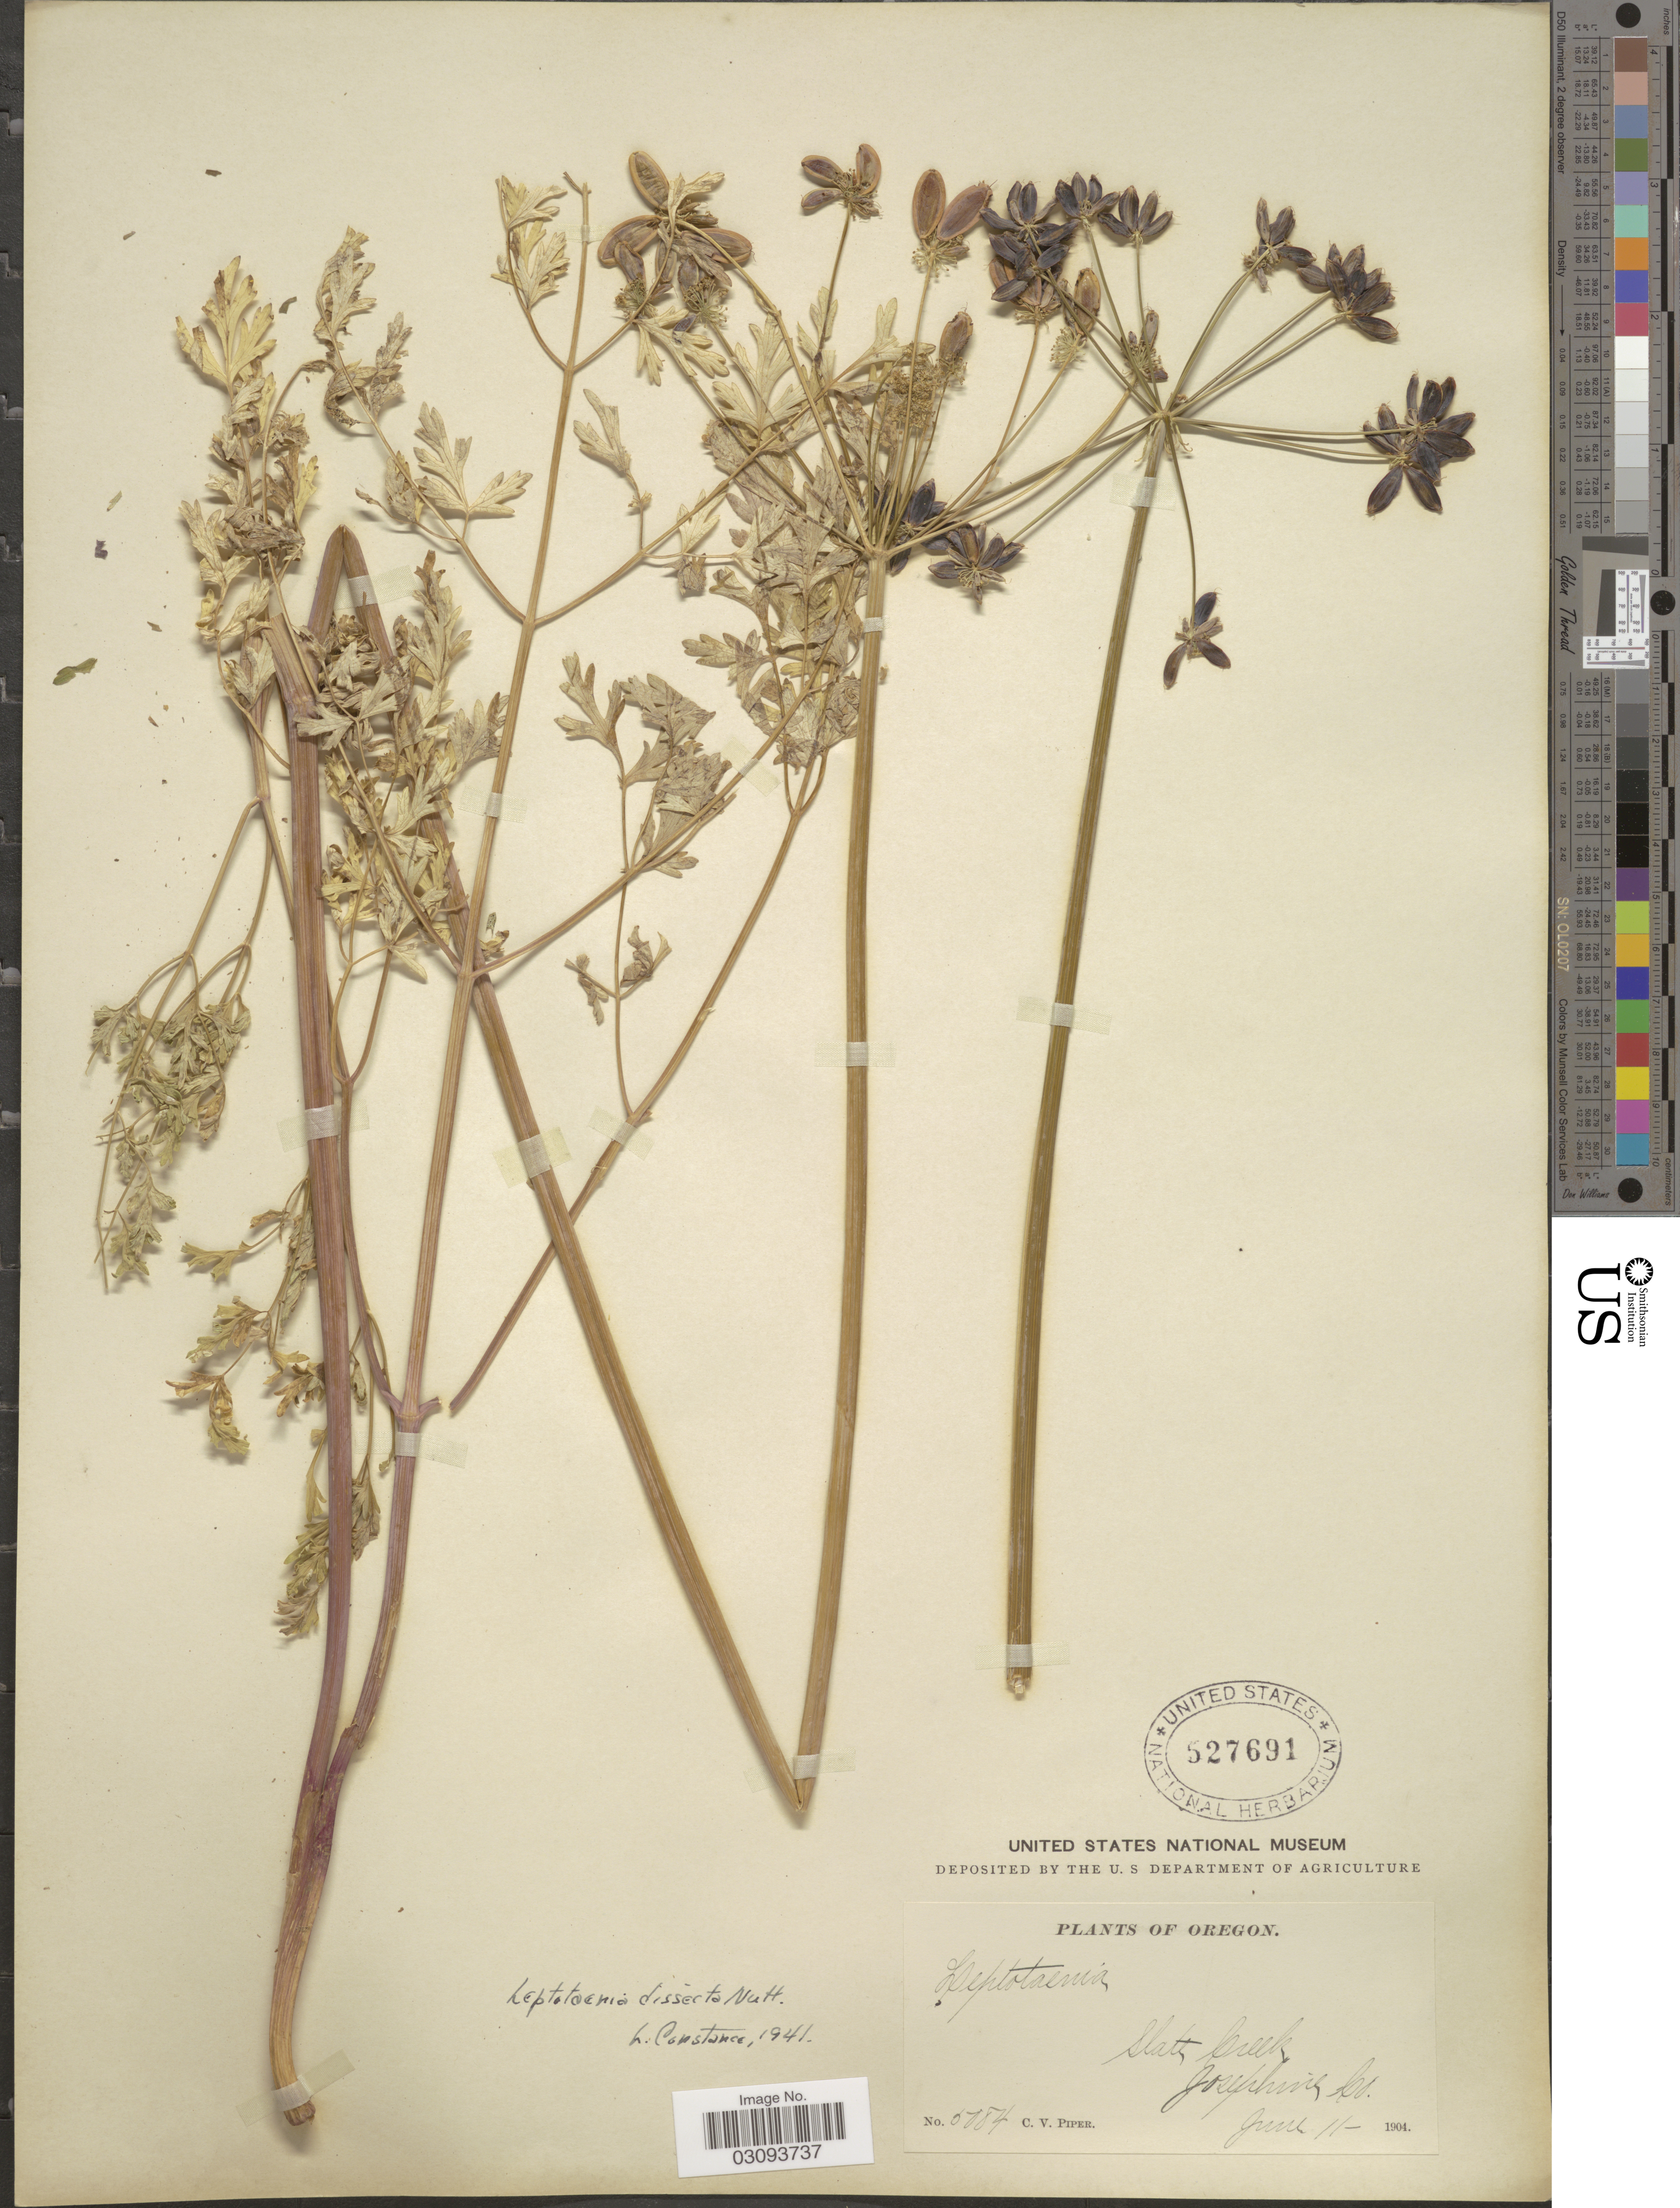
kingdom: Plantae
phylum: Tracheophyta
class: Magnoliopsida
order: Apiales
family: Apiaceae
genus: Lomatium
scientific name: Lomatium dissectum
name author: (Nutt.) Mathias & Constance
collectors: C. V. Piper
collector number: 5084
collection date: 1904-06-11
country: United States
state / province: Oregon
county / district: Josephine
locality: Slate Creek, Josephine Co.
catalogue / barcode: US 527691